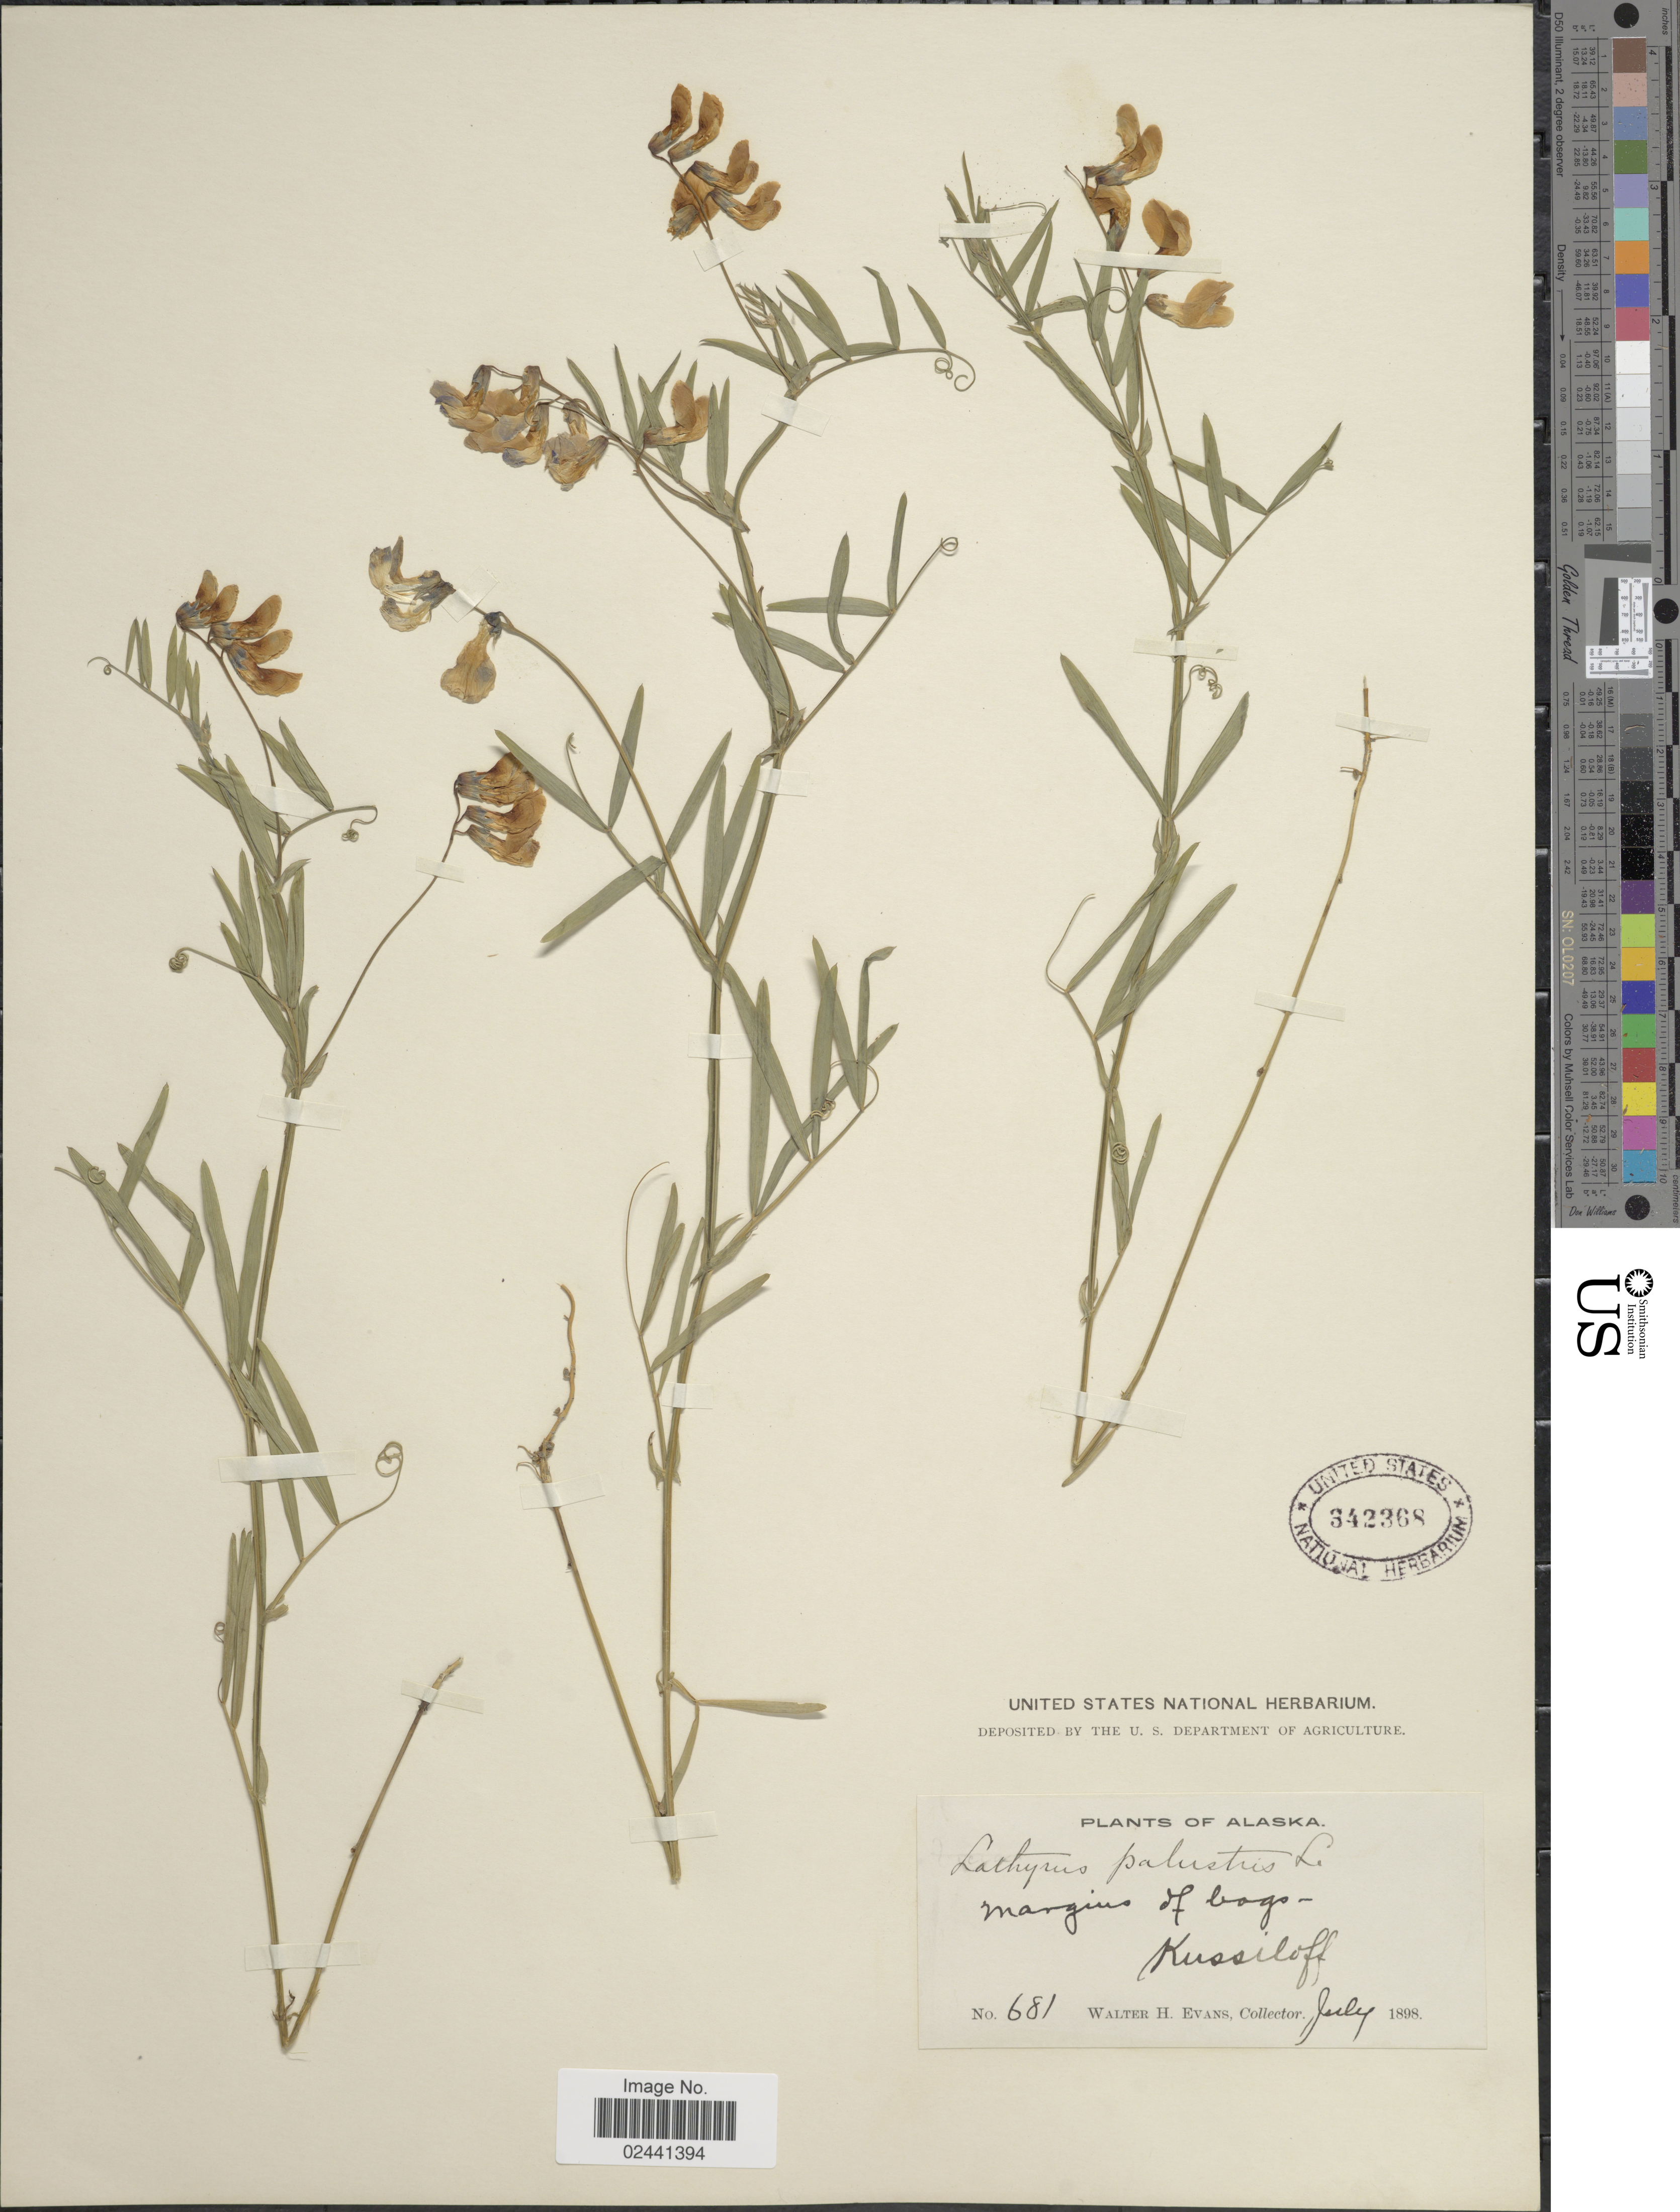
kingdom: Plantae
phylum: Tracheophyta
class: Magnoliopsida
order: Fabales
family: Fabaceae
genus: Lathyrus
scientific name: Lathyrus palustris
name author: L.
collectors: W. H. Evans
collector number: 681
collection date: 1898-07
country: United States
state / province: Alaska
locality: Margins of bogs - Kussiloff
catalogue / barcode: US 342368